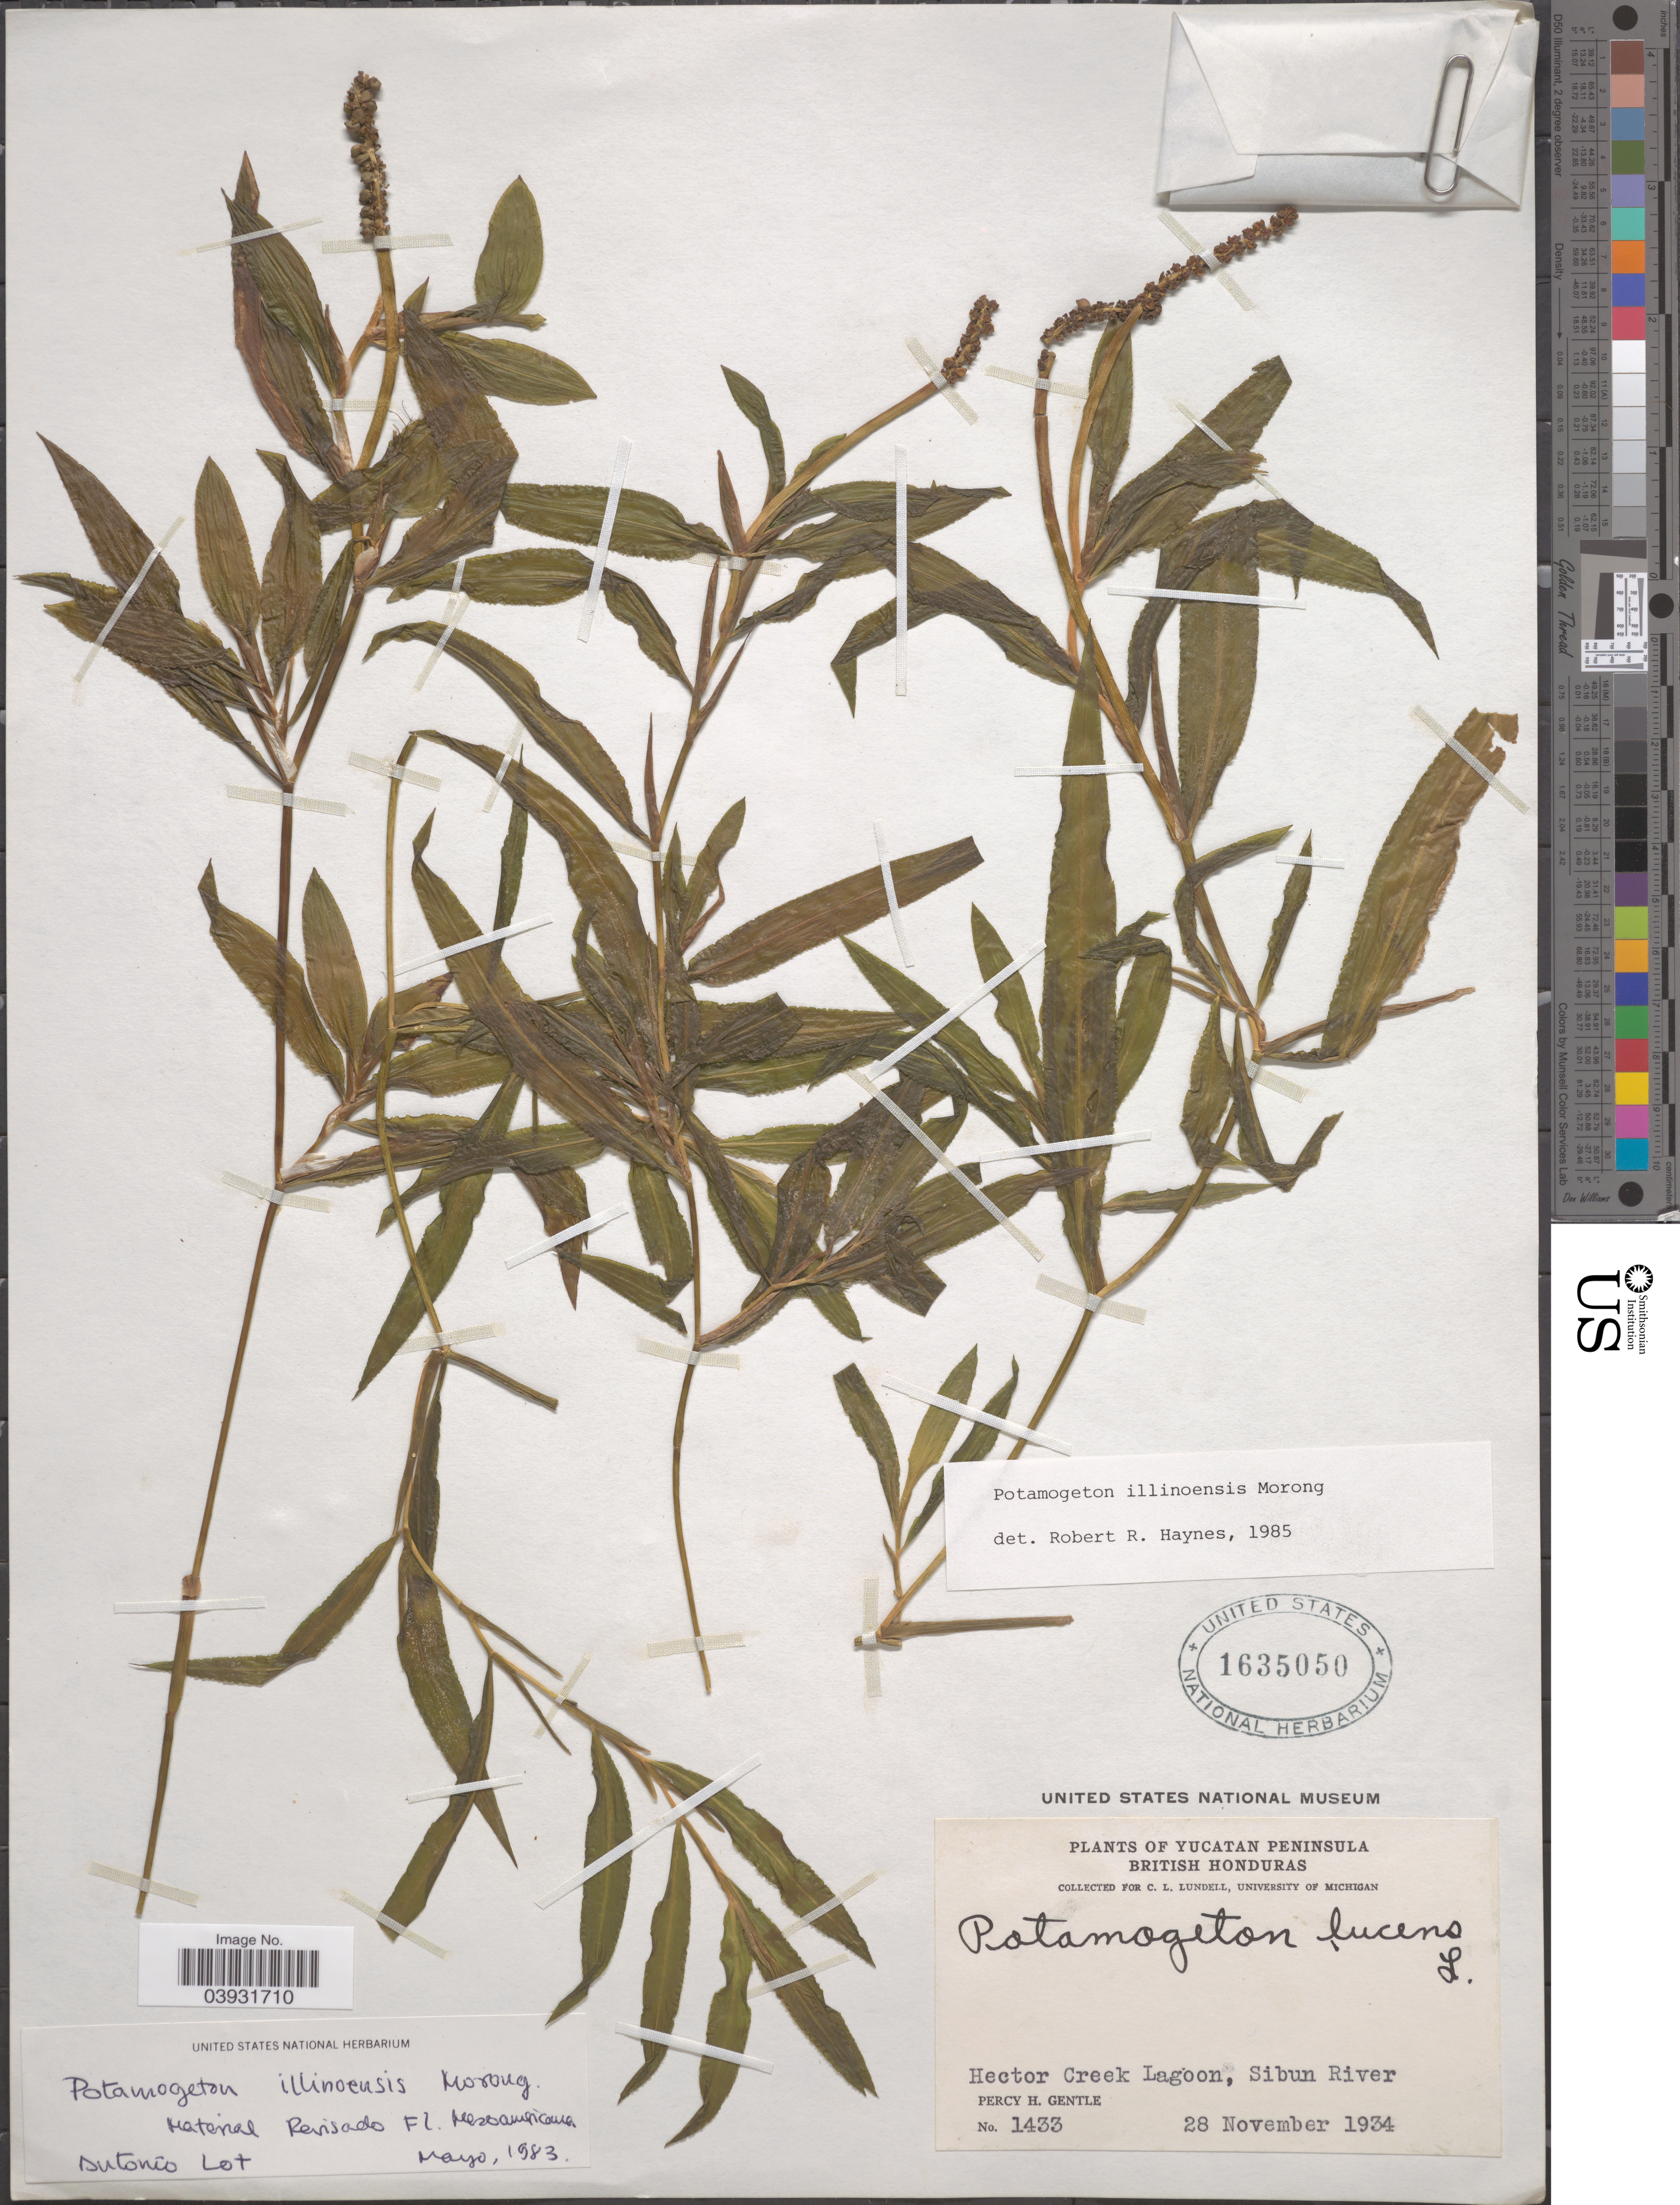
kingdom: Plantae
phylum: Tracheophyta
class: Liliopsida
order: Alismatales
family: Potamogetonaceae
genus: Potamogeton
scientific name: Potamogeton illinoensis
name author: Morong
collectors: P. H. Gentle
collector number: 1433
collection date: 1934-11-28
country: Belize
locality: Yucatan Peninsula. British Honduras. Hector Creek Lagoon, Sibun River.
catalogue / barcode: US 1635050